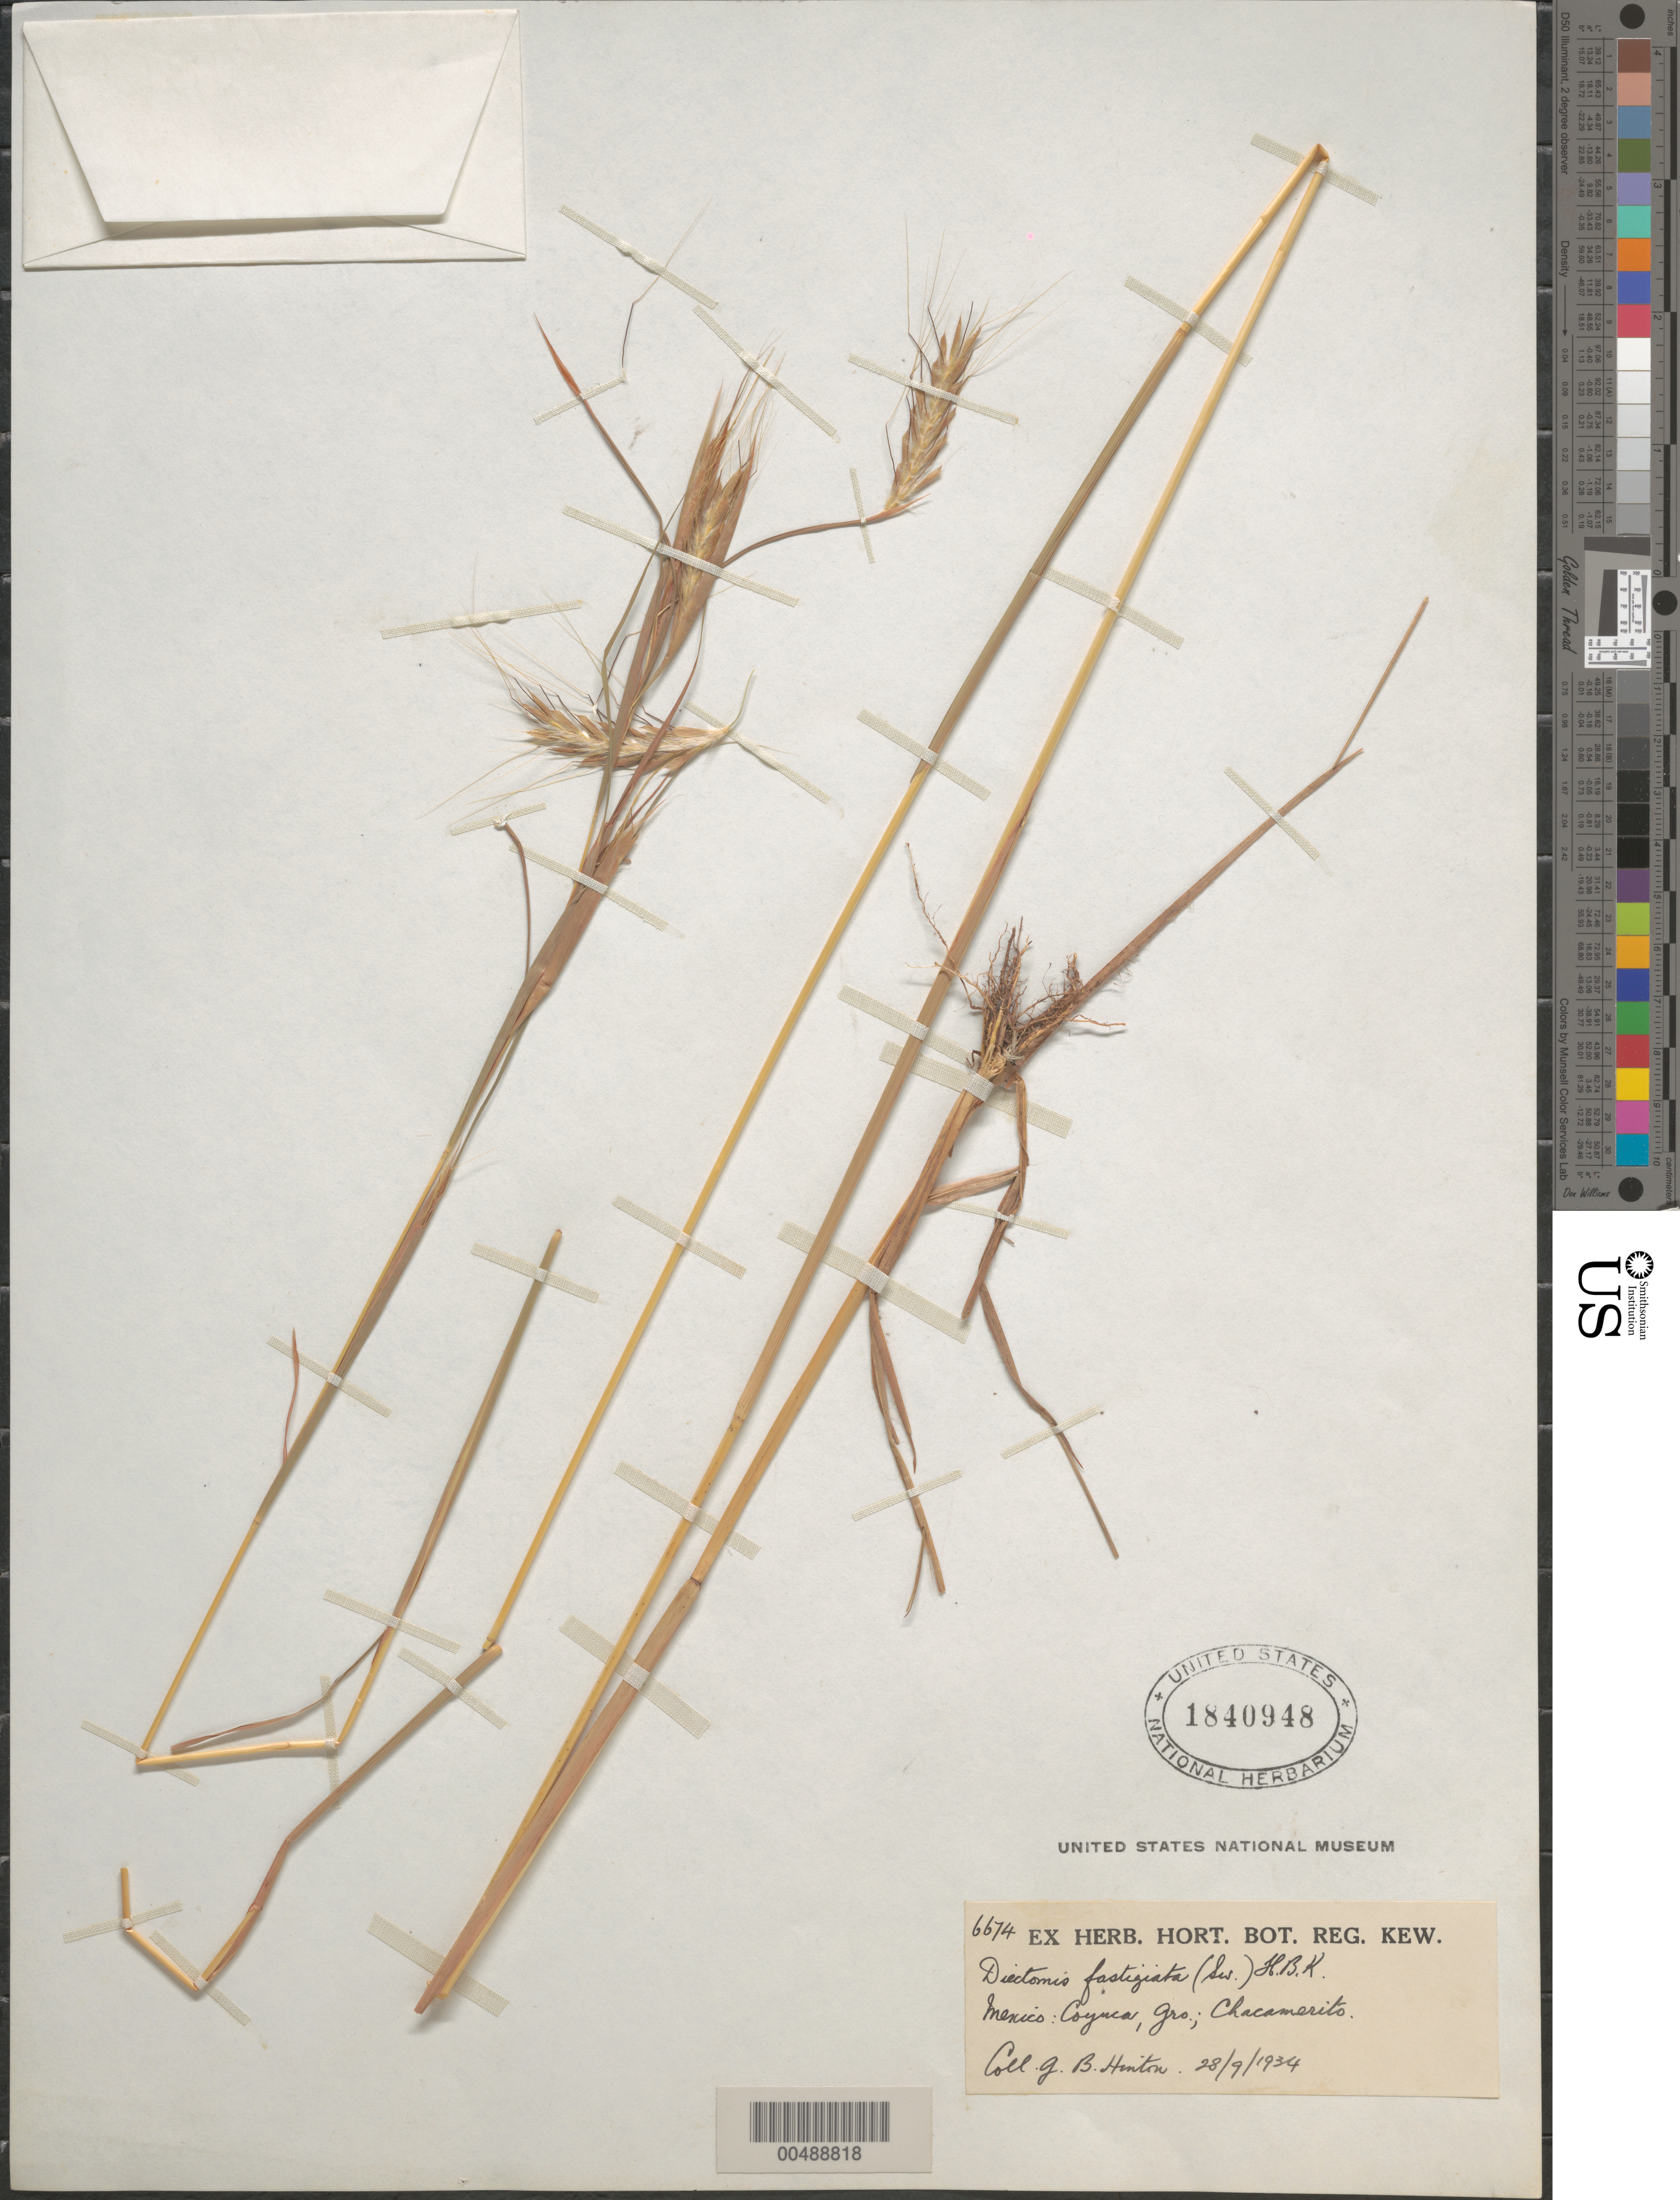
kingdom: Plantae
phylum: Tracheophyta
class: Liliopsida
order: Poales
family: Poaceae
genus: Diectomis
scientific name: Diectomis fastigiata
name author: (Sw.) P. Beauv.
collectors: G. B. Hinton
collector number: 6674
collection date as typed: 28 Sep 1934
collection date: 1934-09-28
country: Mexico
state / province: Guerrero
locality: Coyuca, Chacamerito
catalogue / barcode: US 1840948